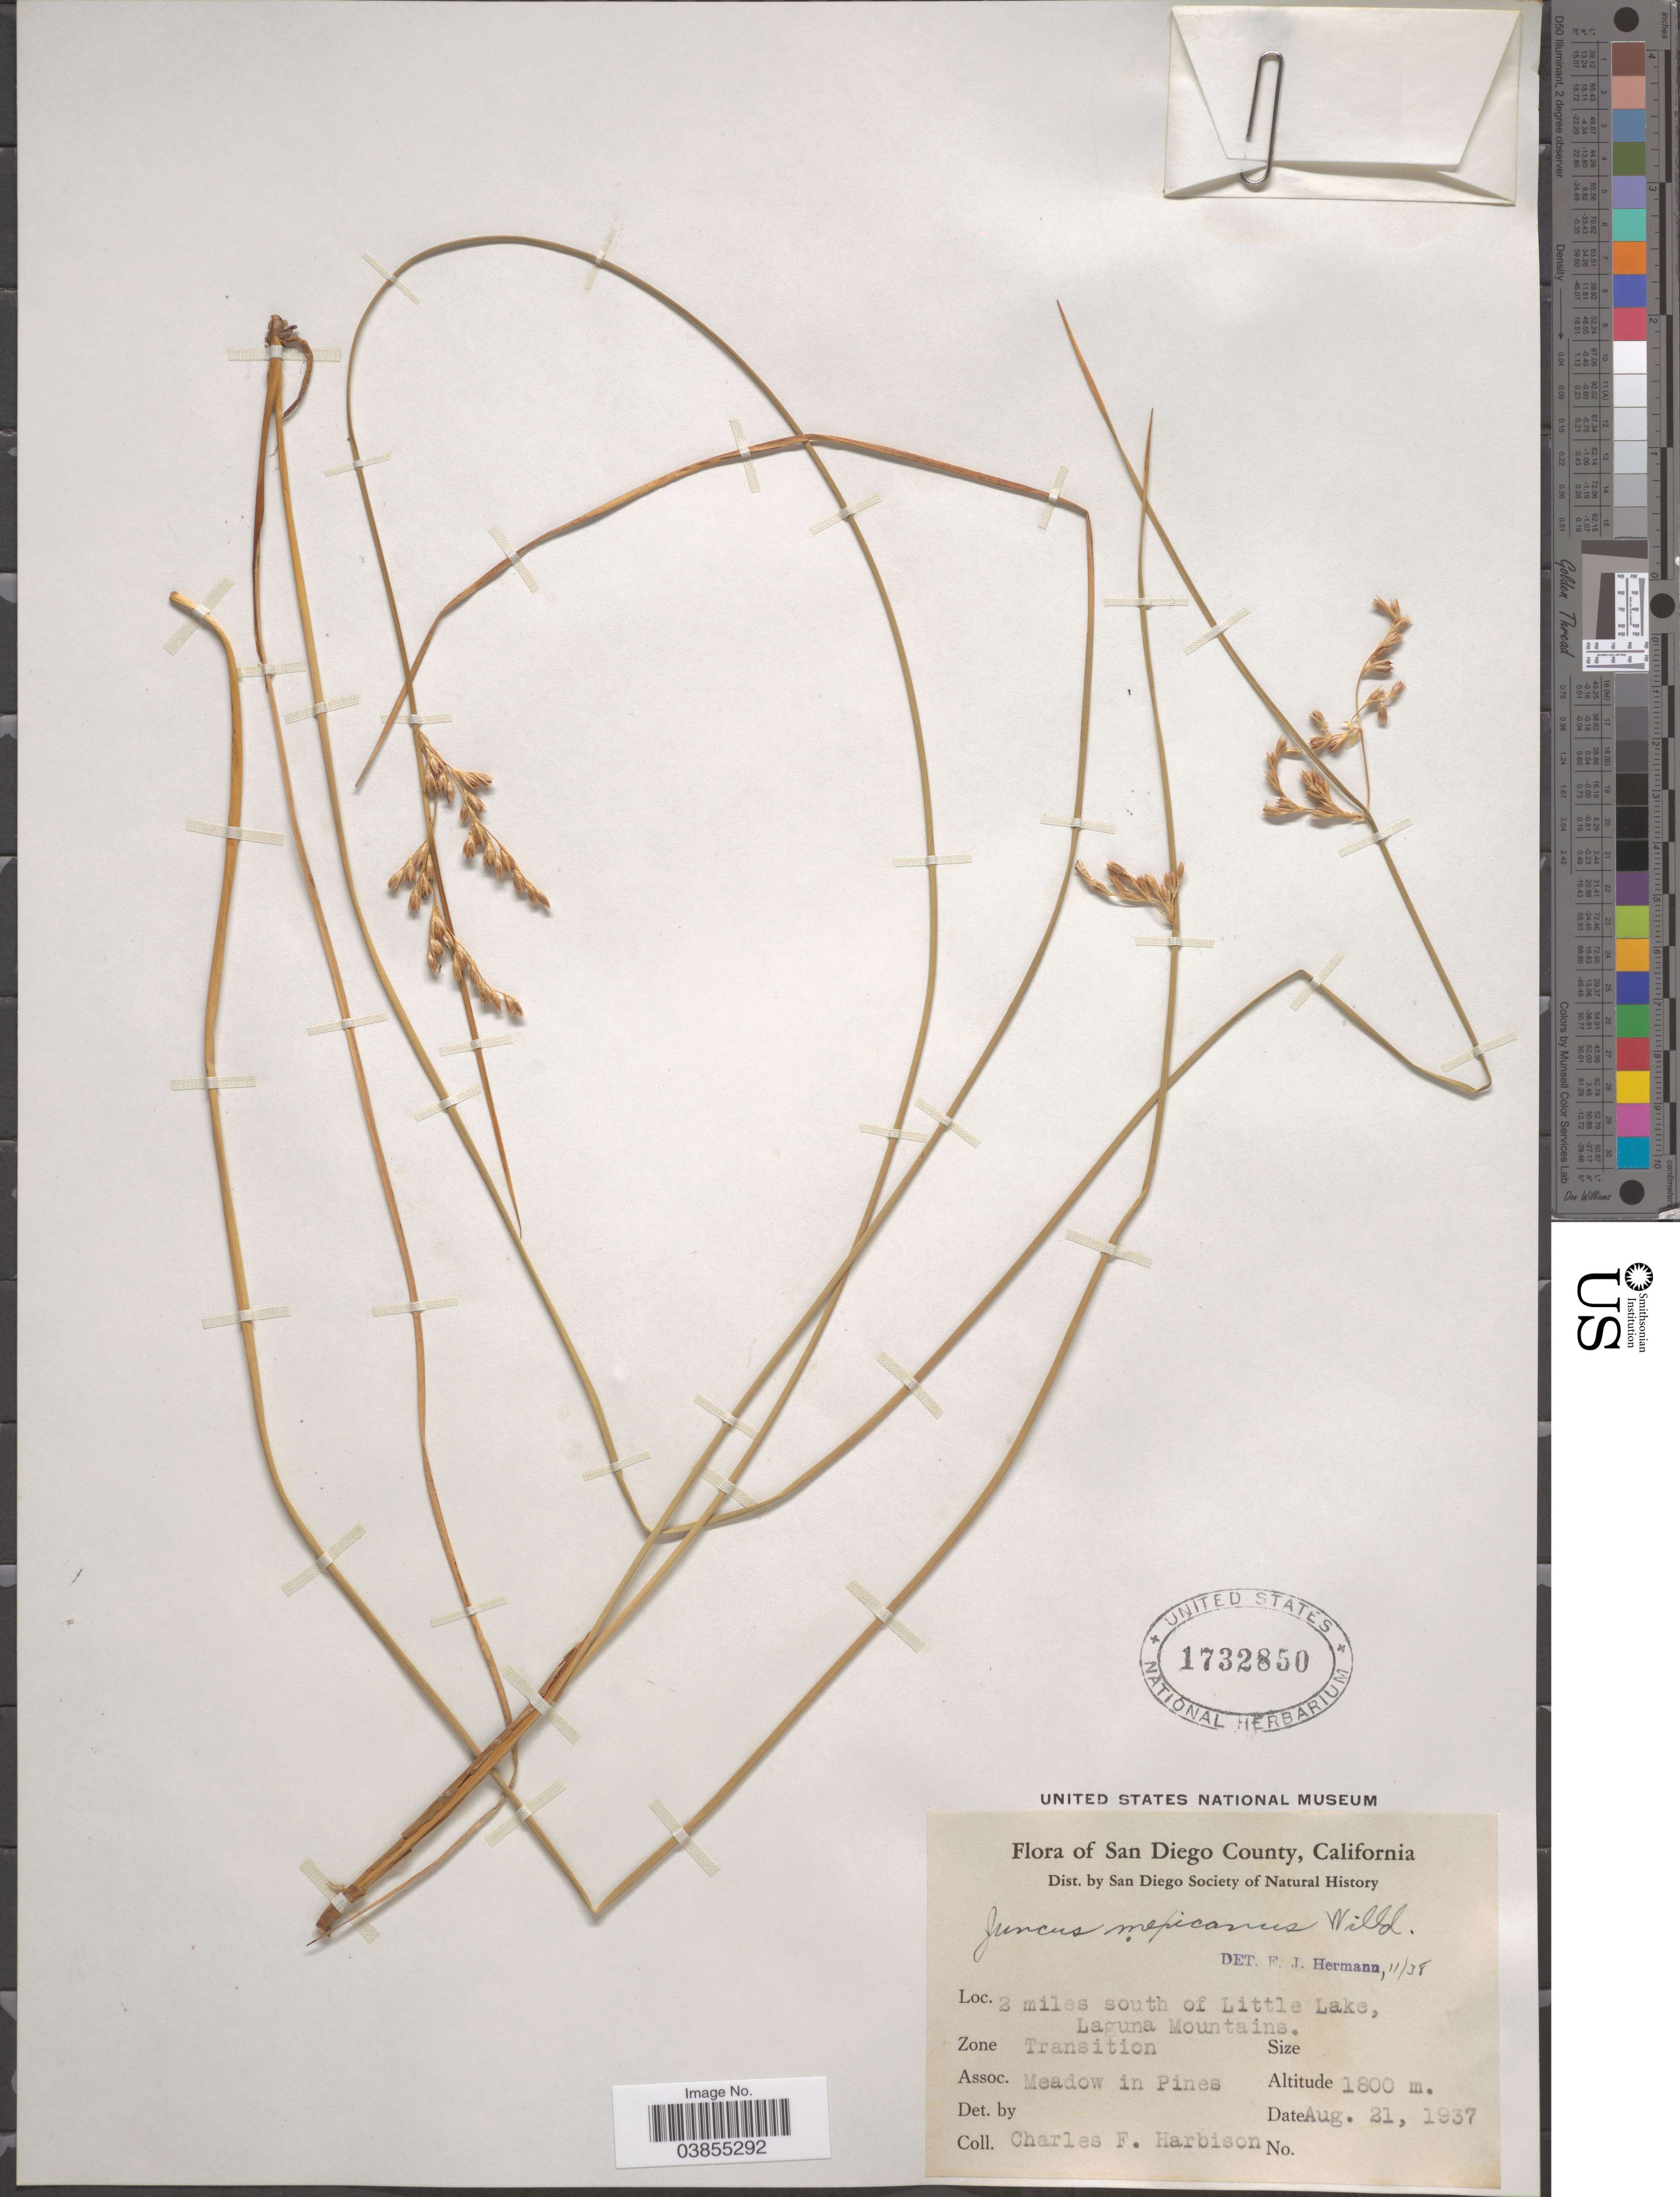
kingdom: Plantae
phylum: Tracheophyta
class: Liliopsida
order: Poales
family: Juncaceae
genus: Juncus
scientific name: Juncus mexicanus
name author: Willd. ex Schult. & Schult. f.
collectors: C. F. Harbison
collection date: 1937-08-21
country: United States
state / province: California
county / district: San Diego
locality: San Diego County. 2 miles south of Little Lake, Laguna Mountains. Zone Transition.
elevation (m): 1800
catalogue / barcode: US 1732850